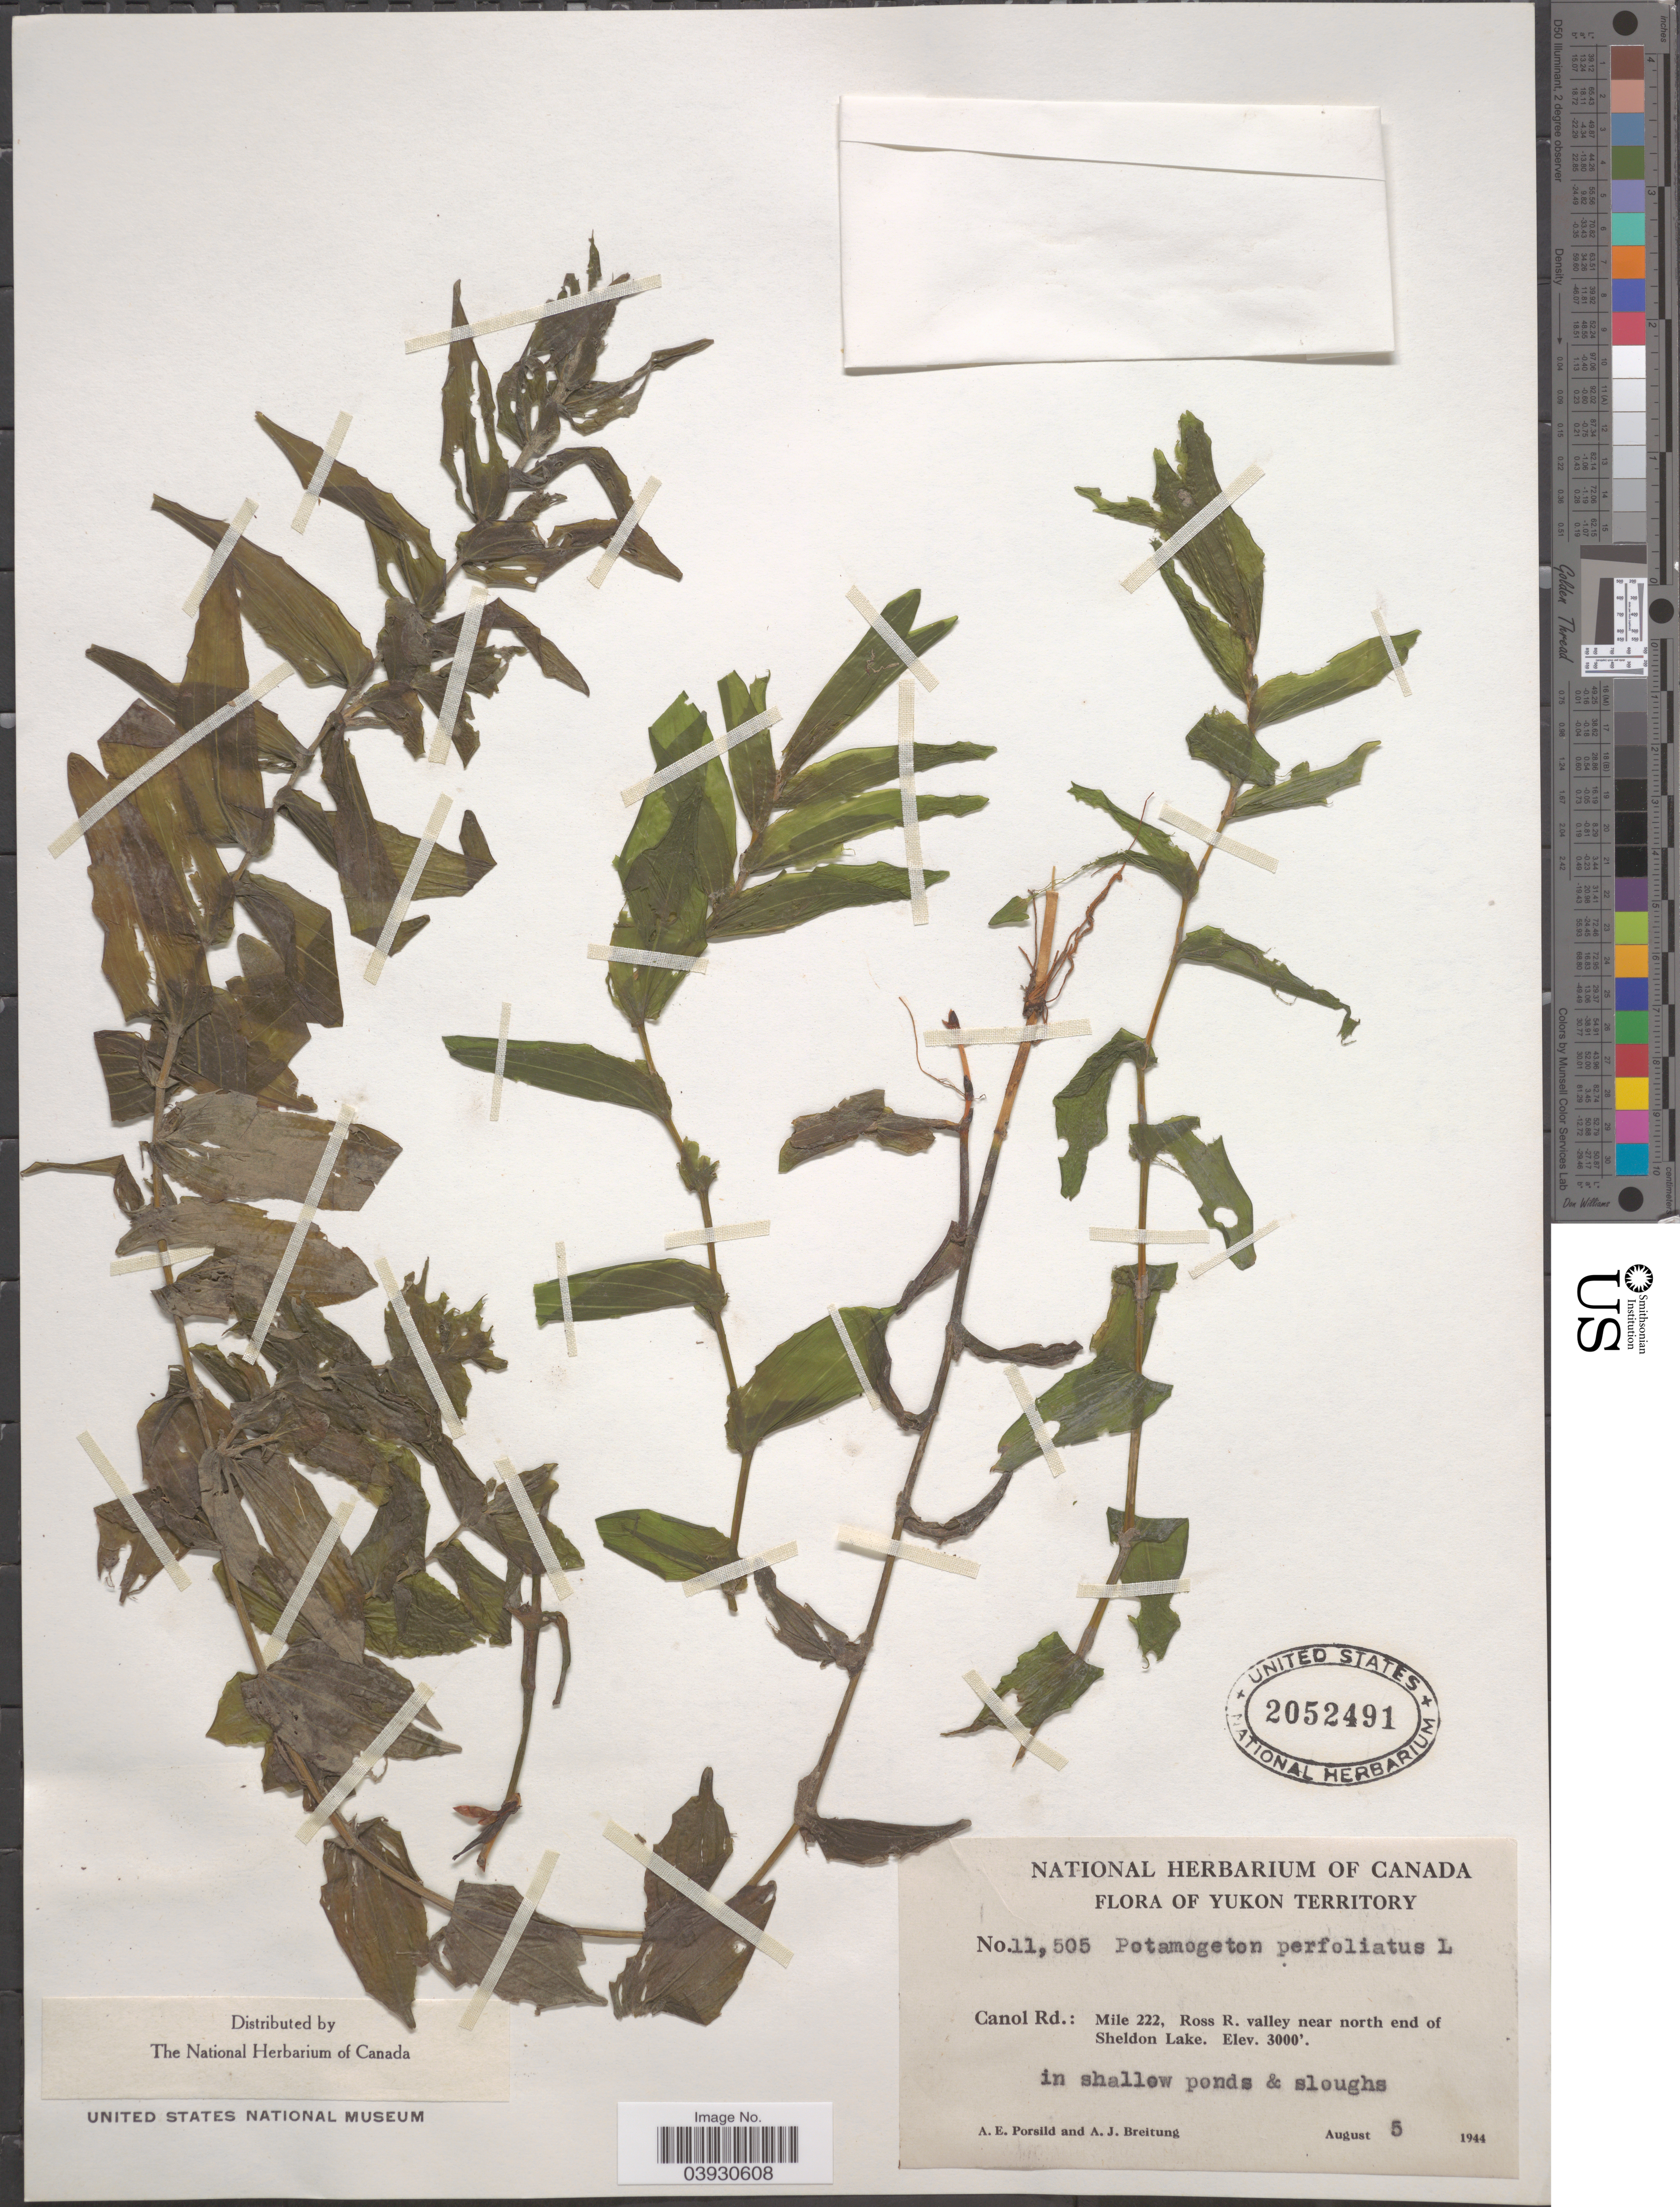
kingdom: Plantae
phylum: Tracheophyta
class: Liliopsida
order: Alismatales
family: Potamogetonaceae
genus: Potamogeton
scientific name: Potamogeton perfoliatus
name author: L.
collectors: A. E. Porsild & A. Breitung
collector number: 11505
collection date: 1944-08-05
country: Canada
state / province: Yukon Territory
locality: Canol Rd.: Mile 222, Ross R. valley near north end of Sheldon Lake. In shallow ponds & sloughs.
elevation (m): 914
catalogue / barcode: US 2052491